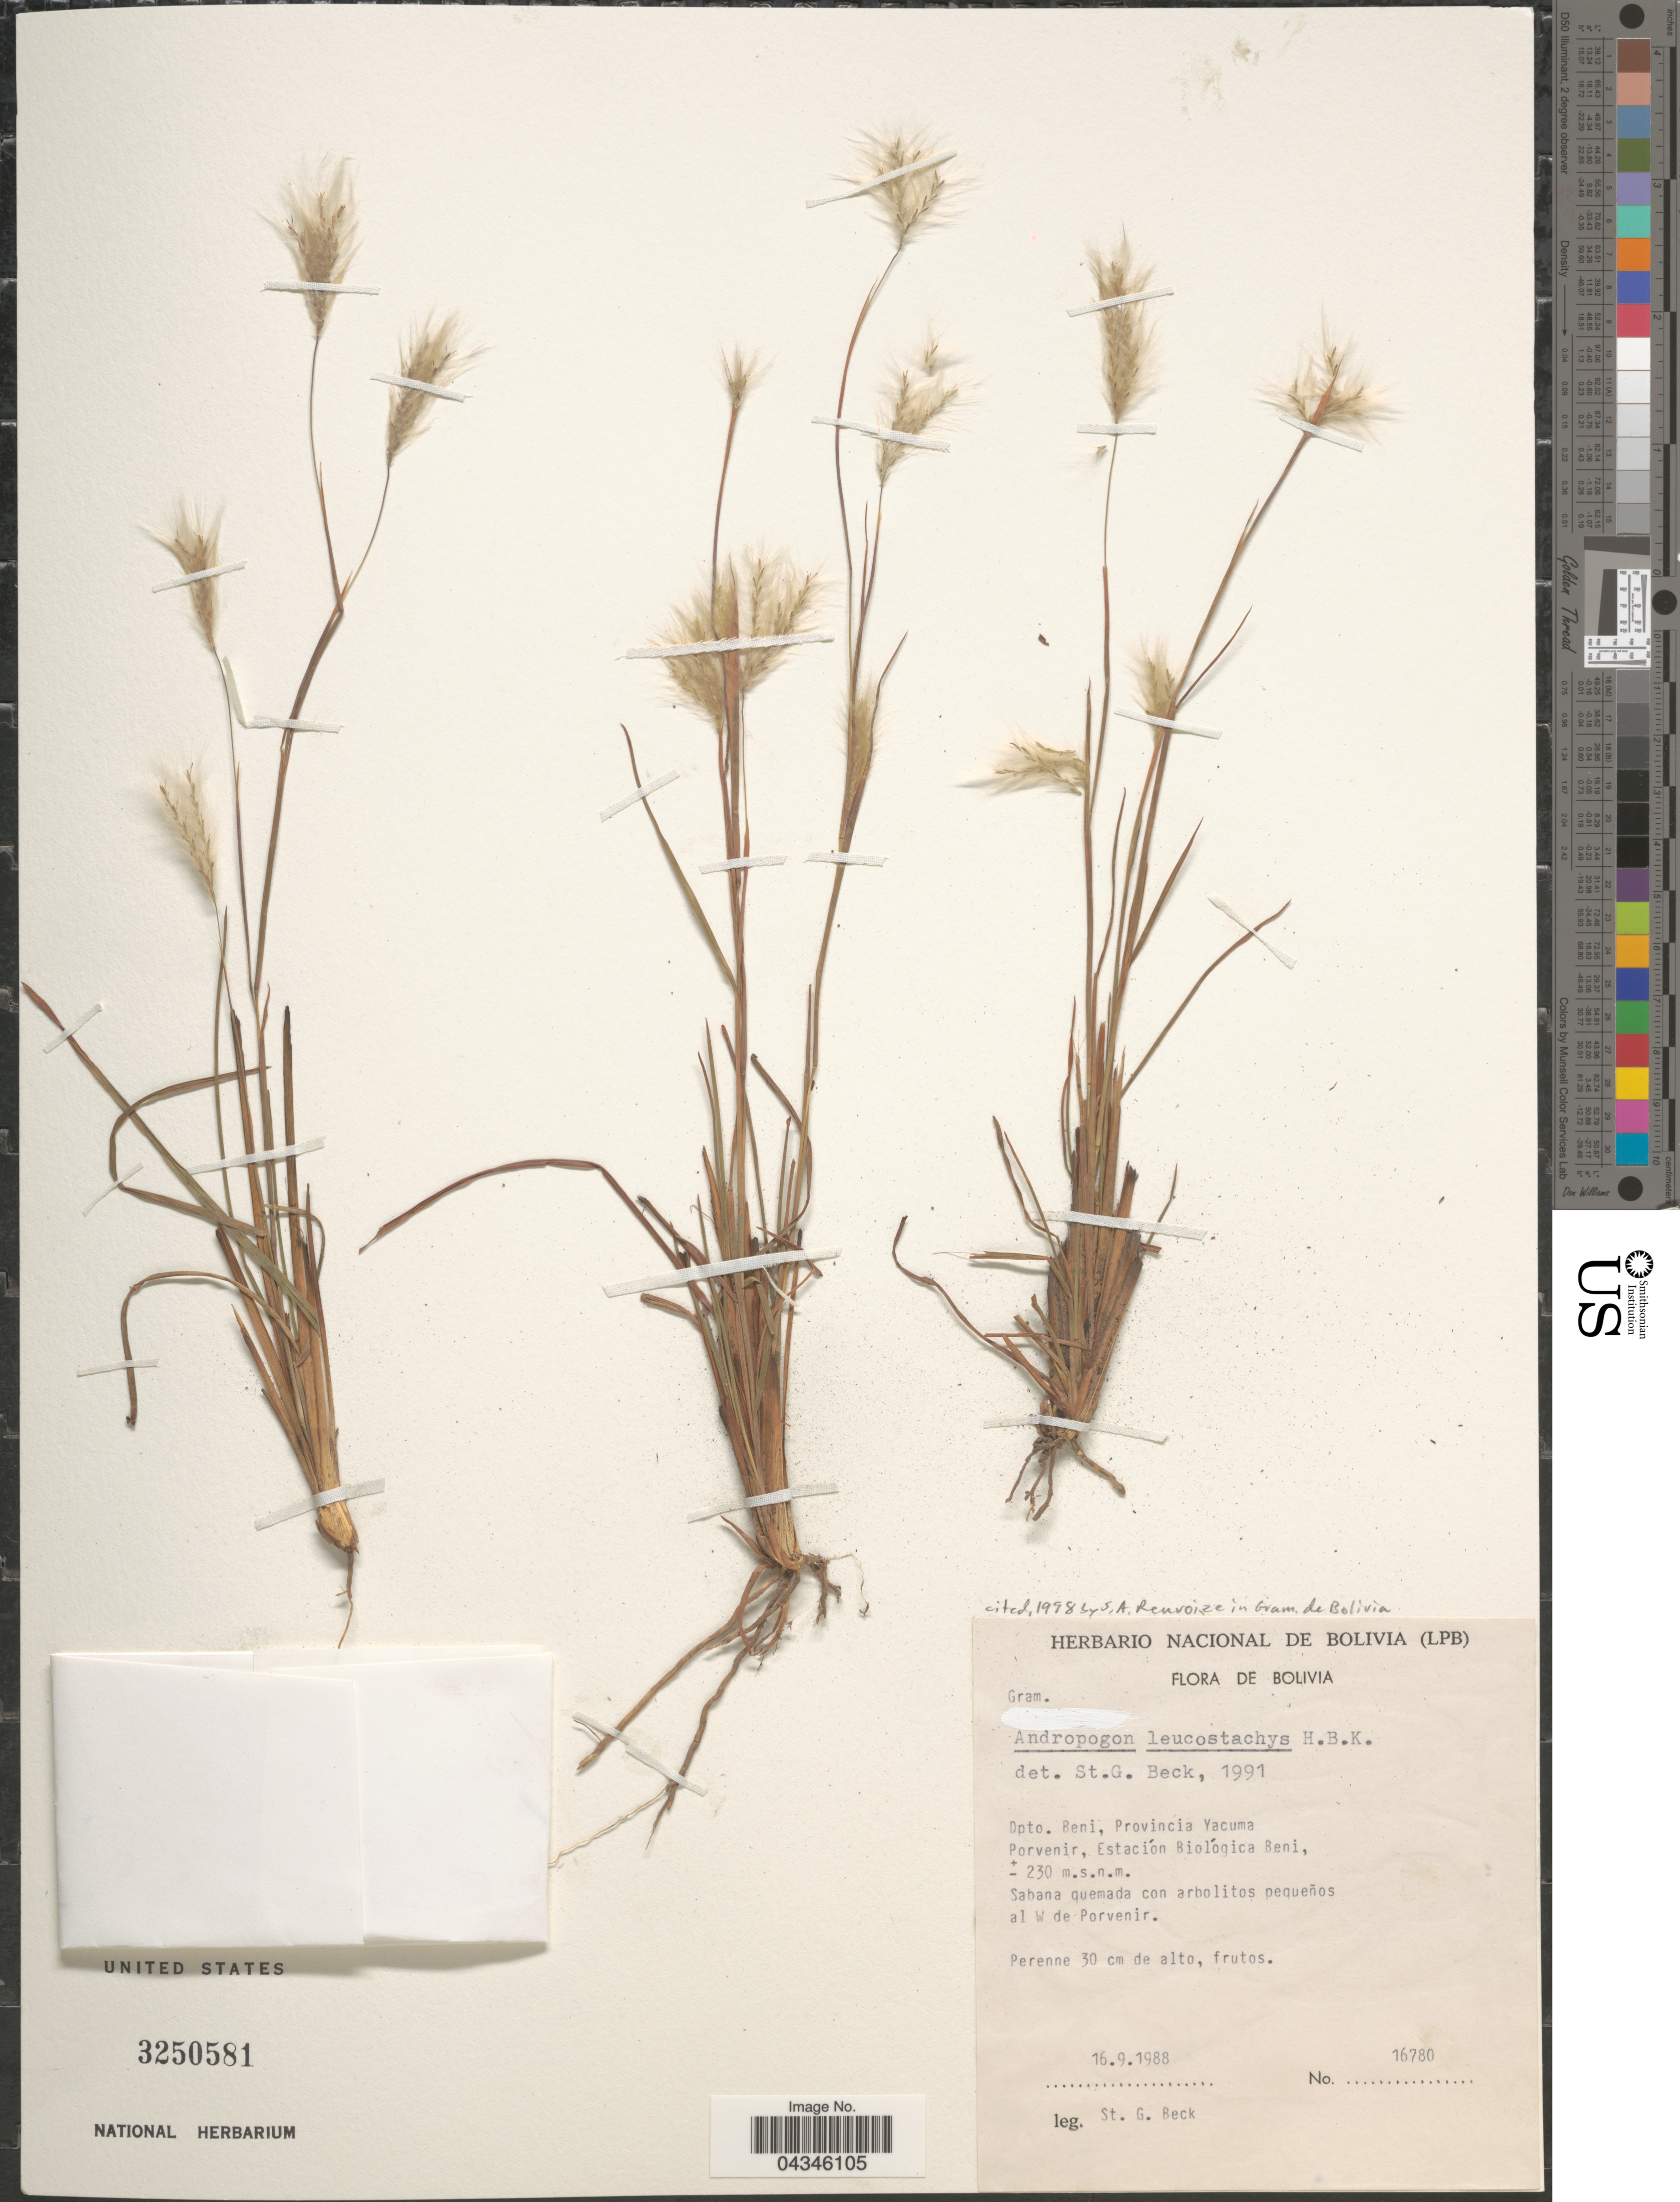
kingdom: Plantae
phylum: Tracheophyta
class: Liliopsida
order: Poales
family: Poaceae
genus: Andropogon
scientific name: Andropogon leucostachyus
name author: Kunth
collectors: S. G. Beck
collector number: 16780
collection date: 1988-09-16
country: Bolivia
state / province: Beni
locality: Dpto. Beni, Provincia Yacuma. Porvenir, Estación Biológica Beni. Sabana quemada con arbolitos pequeños al W de Porvenir.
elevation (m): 230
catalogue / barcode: US 3250581